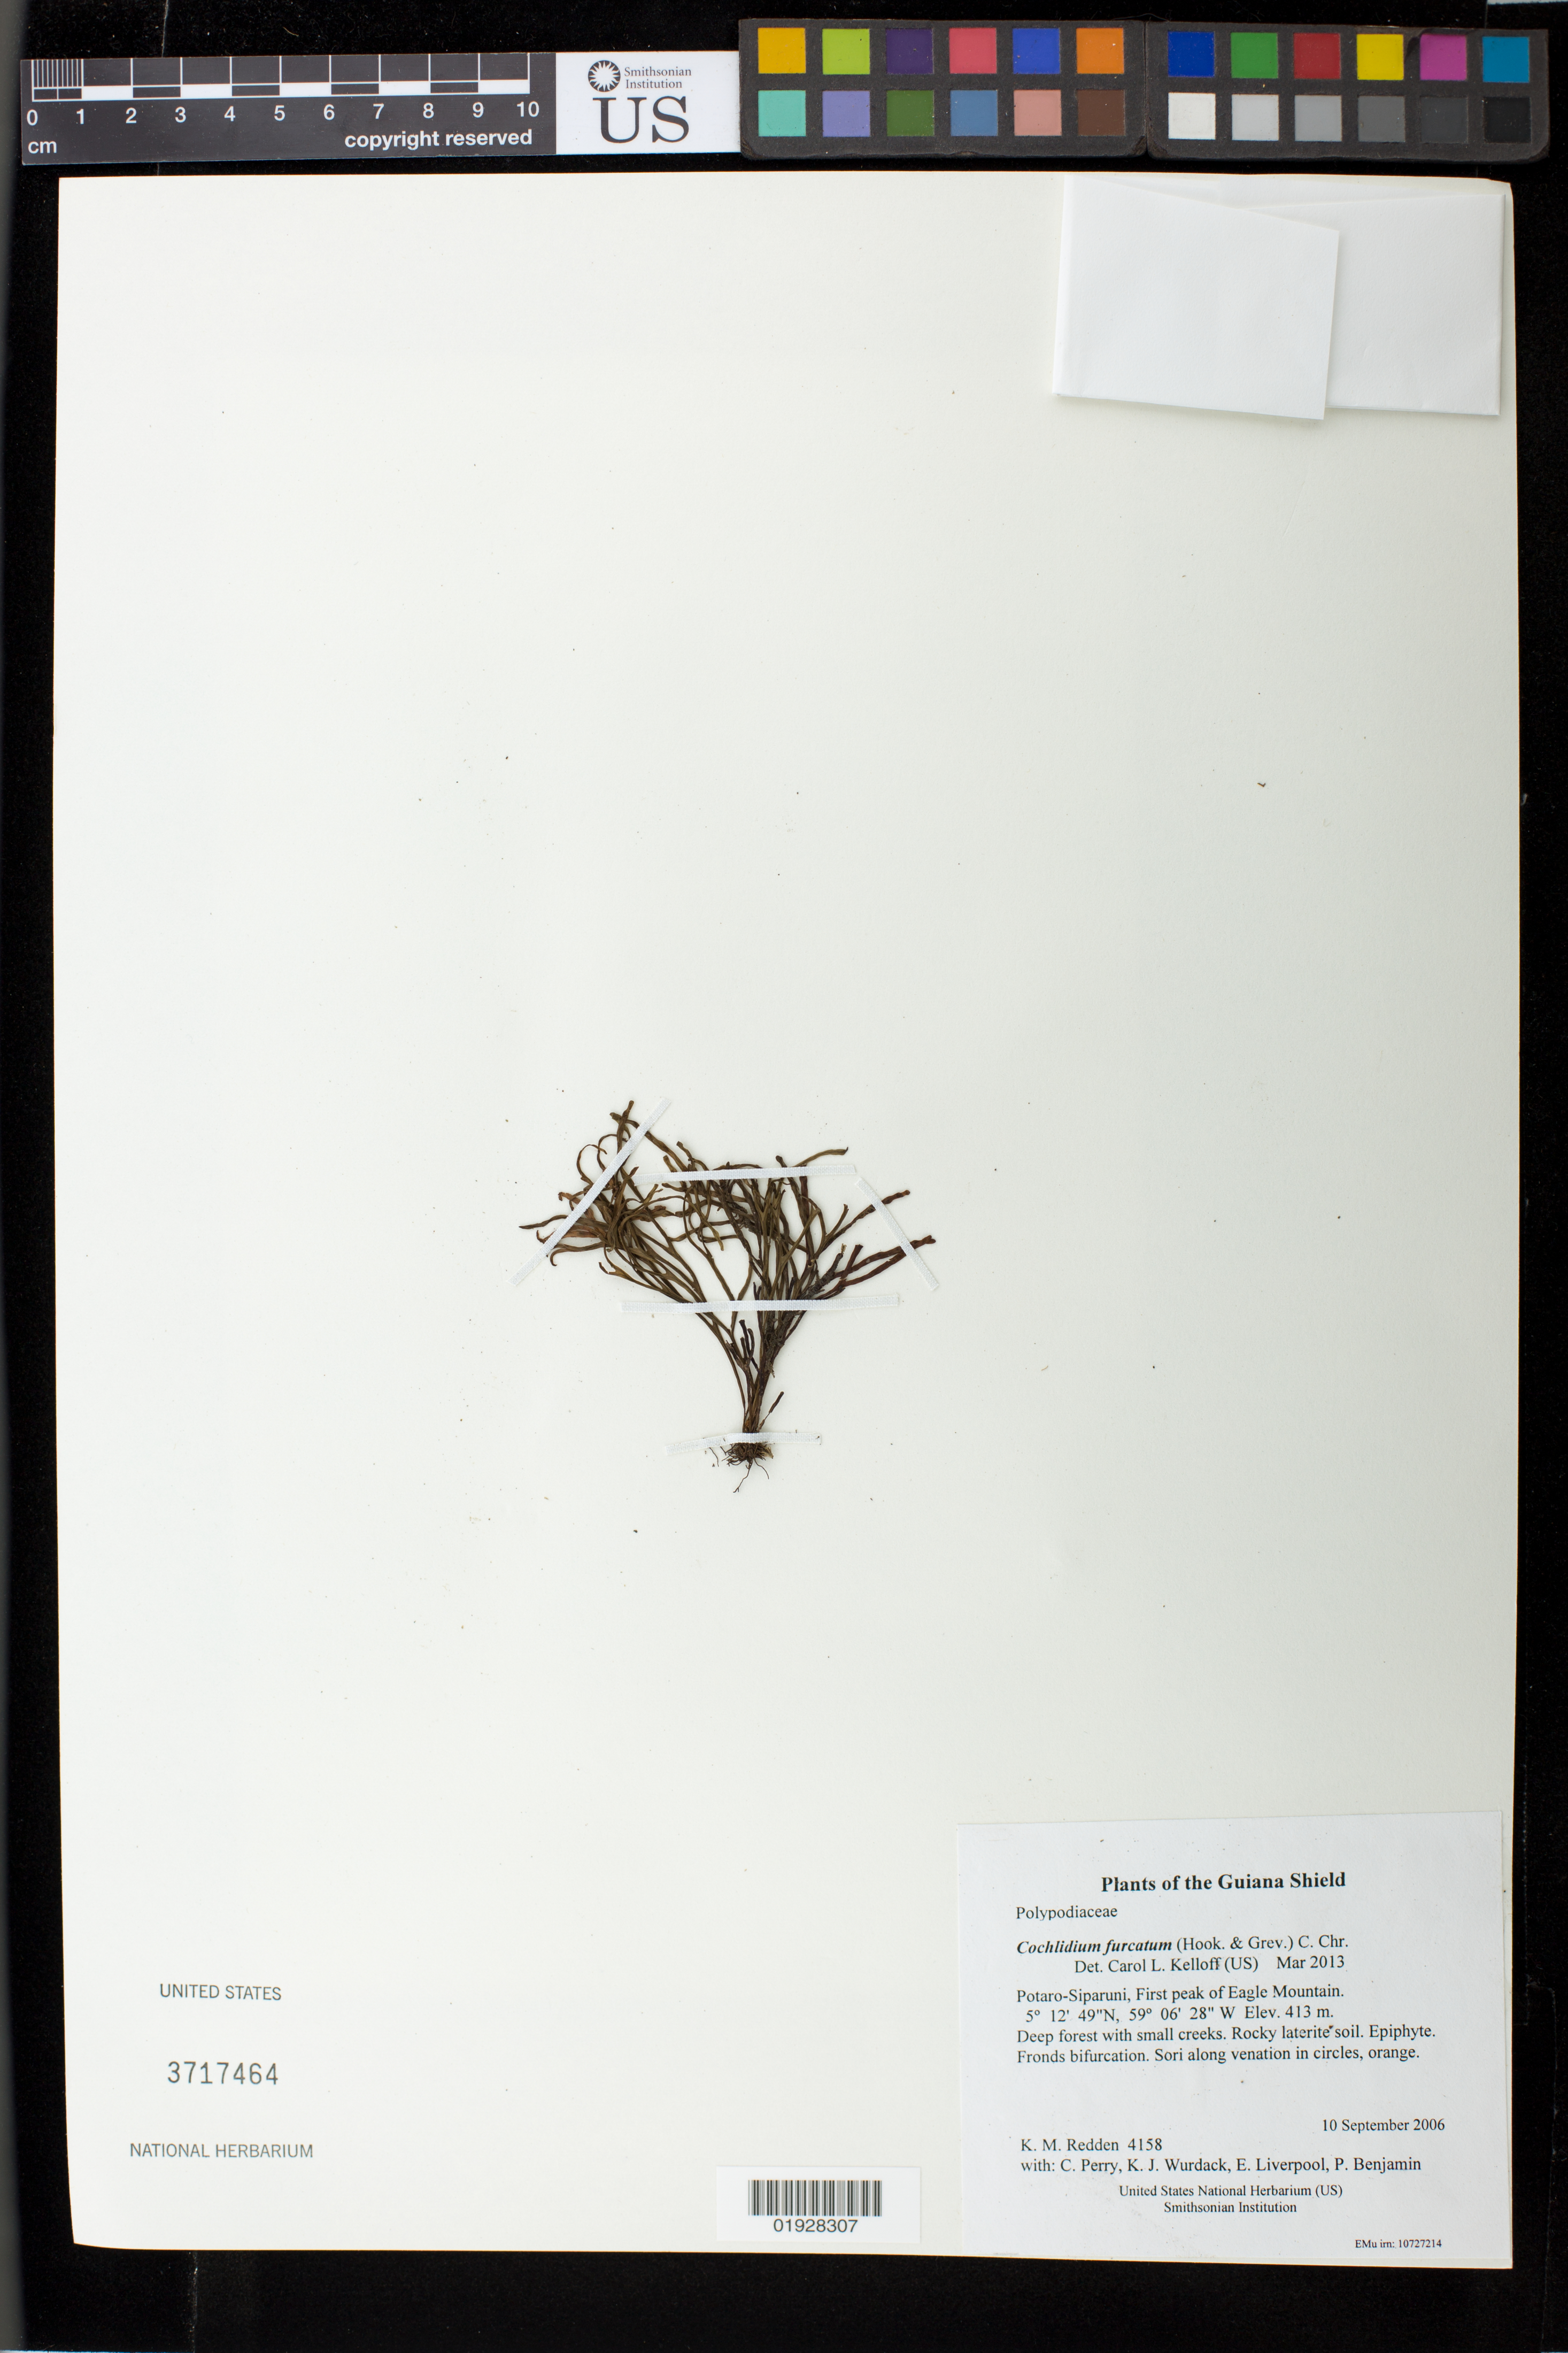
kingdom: Plantae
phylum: Tracheophyta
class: Polypodiopsida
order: Polypodiales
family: Polypodiaceae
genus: Cochlidium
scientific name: Cochlidium furcatum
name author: (Hook. & Grev.) C. Chr.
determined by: Kelloff, Carol L., (US), Smithsonian Institution - National Museum of Natural History (UNITED STATES)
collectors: K. M. Redden, C. Perry, K. Wurdack, E. Liverpool, P. Benjamin & C. E. Hinchliff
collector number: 4158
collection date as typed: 10 September 2006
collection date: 2006-09-10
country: Guyana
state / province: Potaro-Siparuni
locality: First peak of Eagle Mountain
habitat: Deep forest with small creeks. Rocky laterite soil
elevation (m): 413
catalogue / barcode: US 3717464